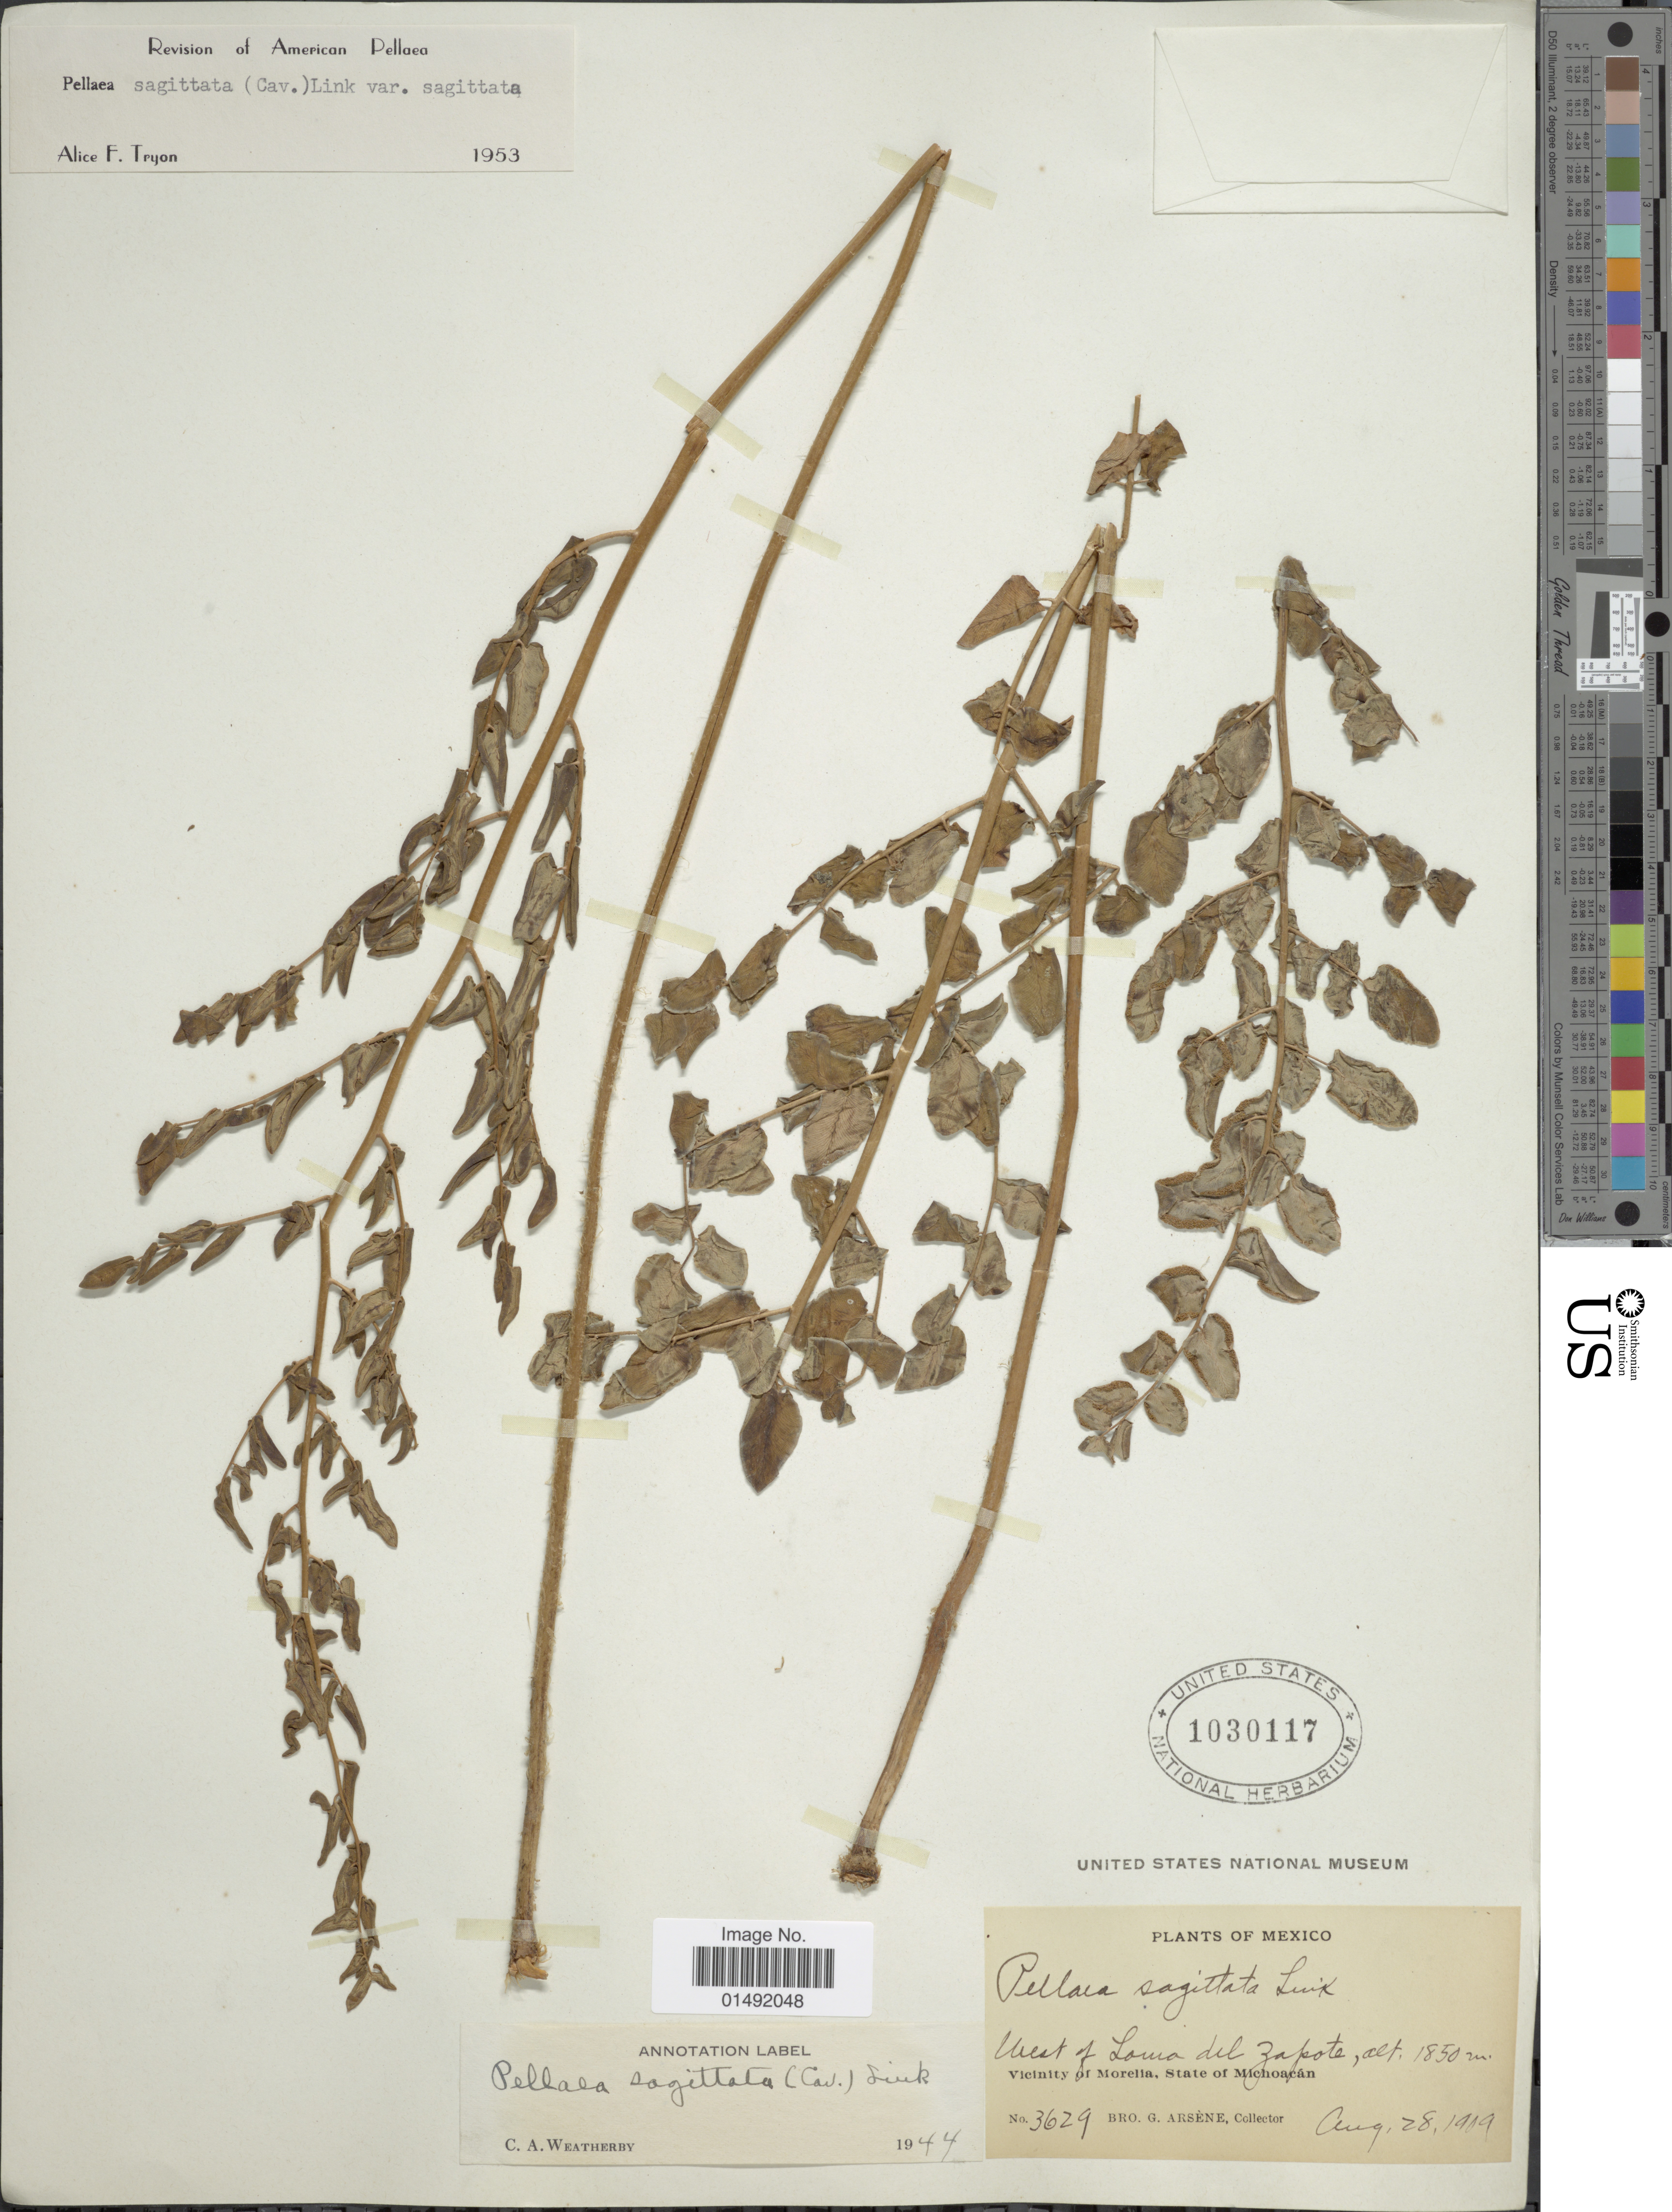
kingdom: Plantae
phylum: Tracheophyta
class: Polypodiopsida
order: Polypodiales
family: Pteridaceae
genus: Pellaea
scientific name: Pellaea sagittata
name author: (Cav.) Link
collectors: Bro. G. Arsène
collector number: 3629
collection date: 1919-08-28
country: Mexico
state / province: Michoacán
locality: West of Loma del Zapota, Vicinity of Morelia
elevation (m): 1850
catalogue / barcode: US 1030117